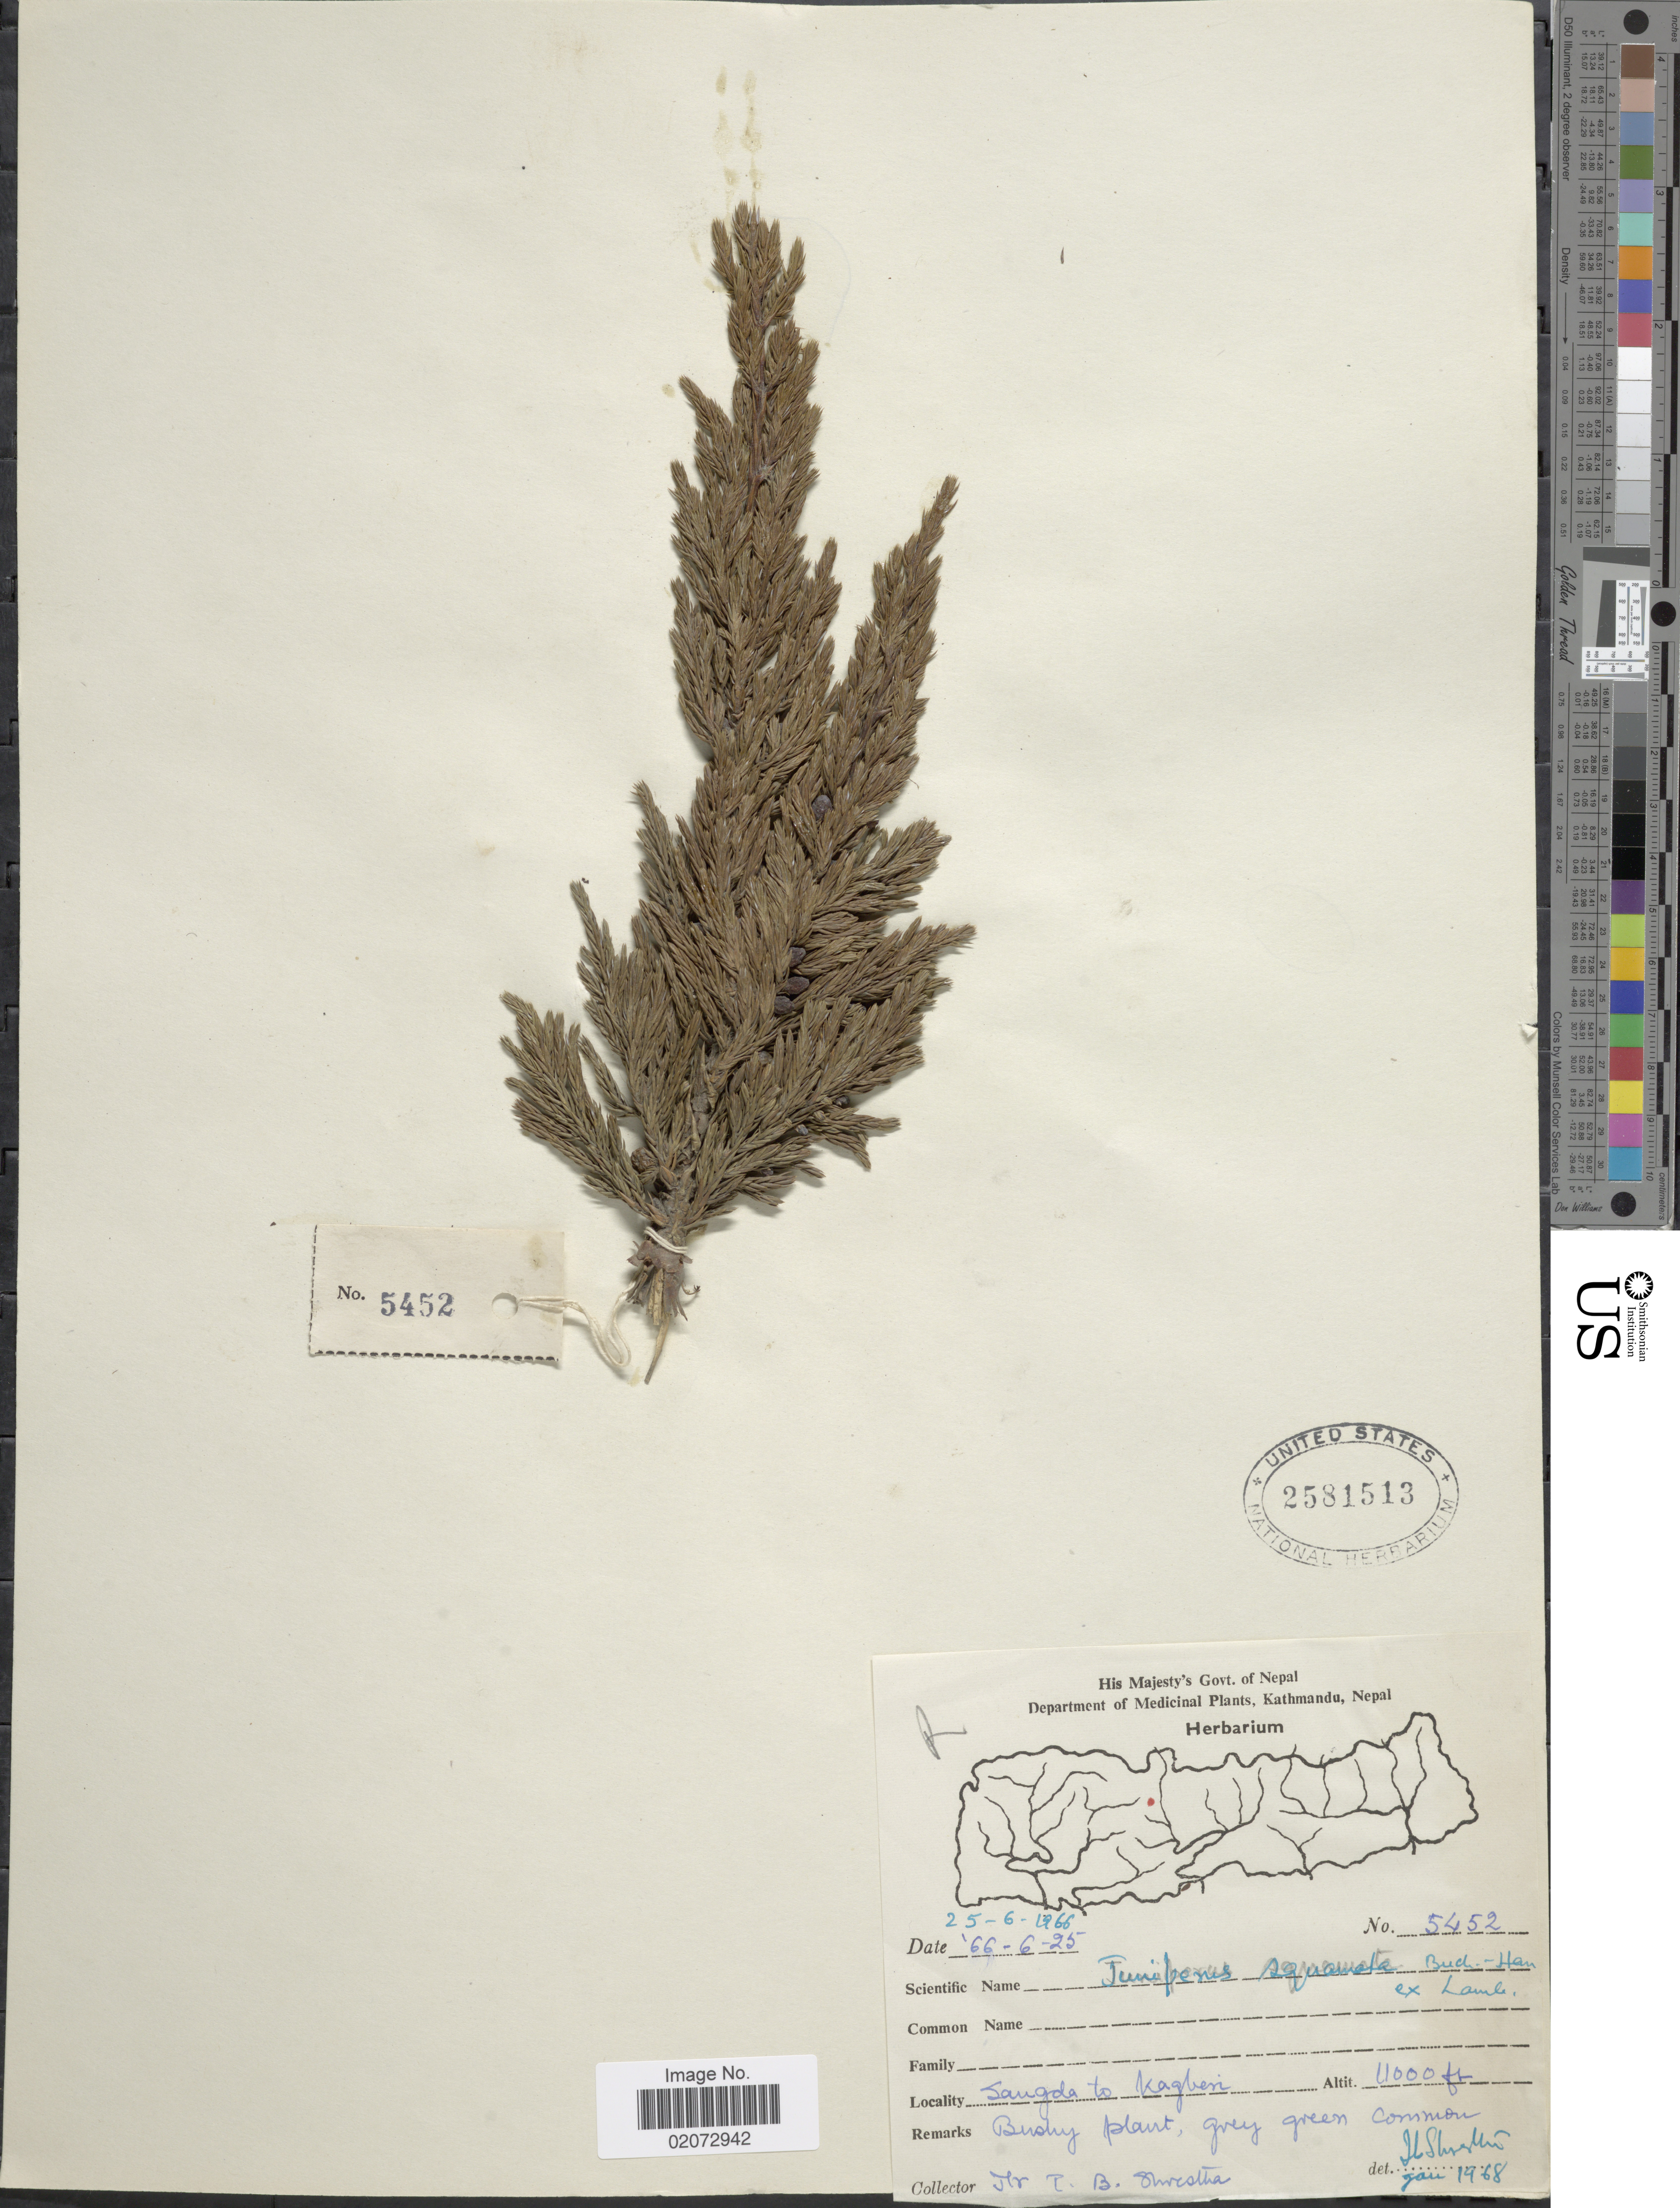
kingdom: Plantae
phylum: Tracheophyta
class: Pinopsida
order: Pinales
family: Cupressaceae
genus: Juniperus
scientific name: Juniperus squamata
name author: Buch.-Ham. ex D. Don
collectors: T. B. Shrestha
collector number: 5452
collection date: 1966-06-25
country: Nepal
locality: Sangda to Kagben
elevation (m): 3353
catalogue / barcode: US 2581513